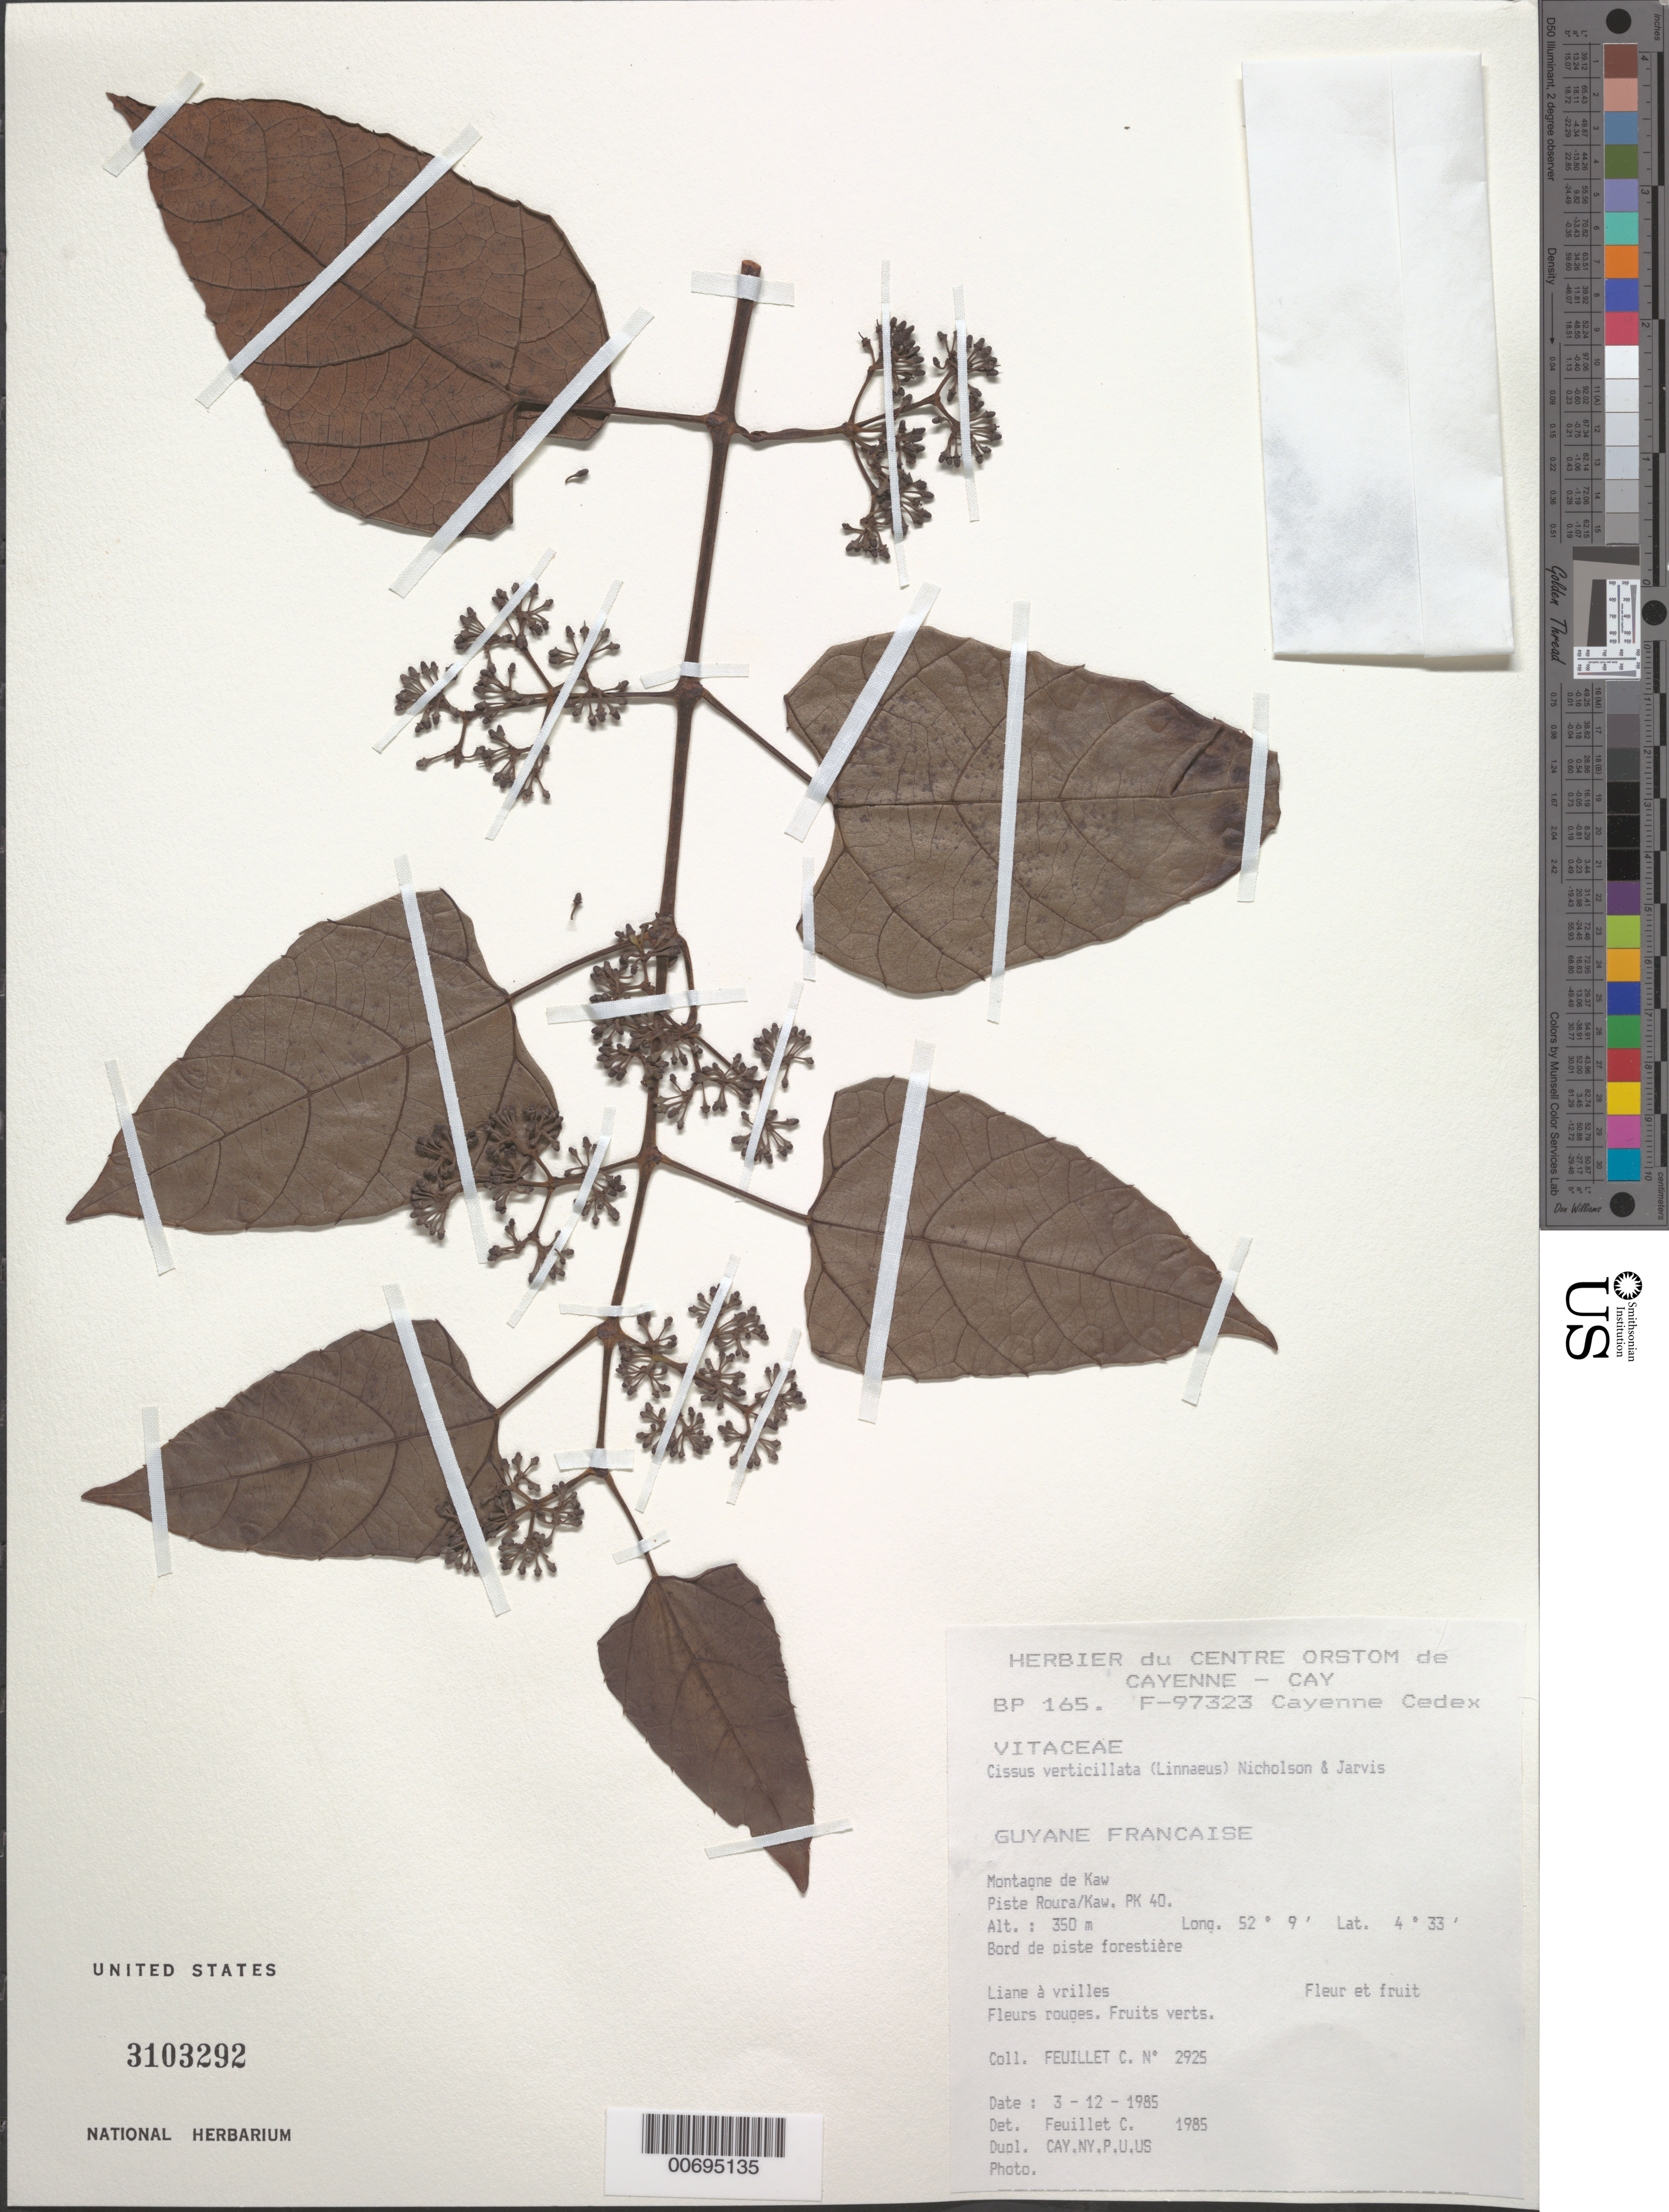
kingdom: Plantae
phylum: Tracheophyta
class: Magnoliopsida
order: Vitales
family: Vitaceae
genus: Cissus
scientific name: Cissus verticillata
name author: (L.) Nicolson & C.E. Jarvis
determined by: Feuillet, C.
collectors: C. Feuillet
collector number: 2925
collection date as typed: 3-Dec-85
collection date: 1985-12-03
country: French Guiana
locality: Montagne de Kaw; piste Roura, Kaw PK 40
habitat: Along forest trail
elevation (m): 350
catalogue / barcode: US 3103292